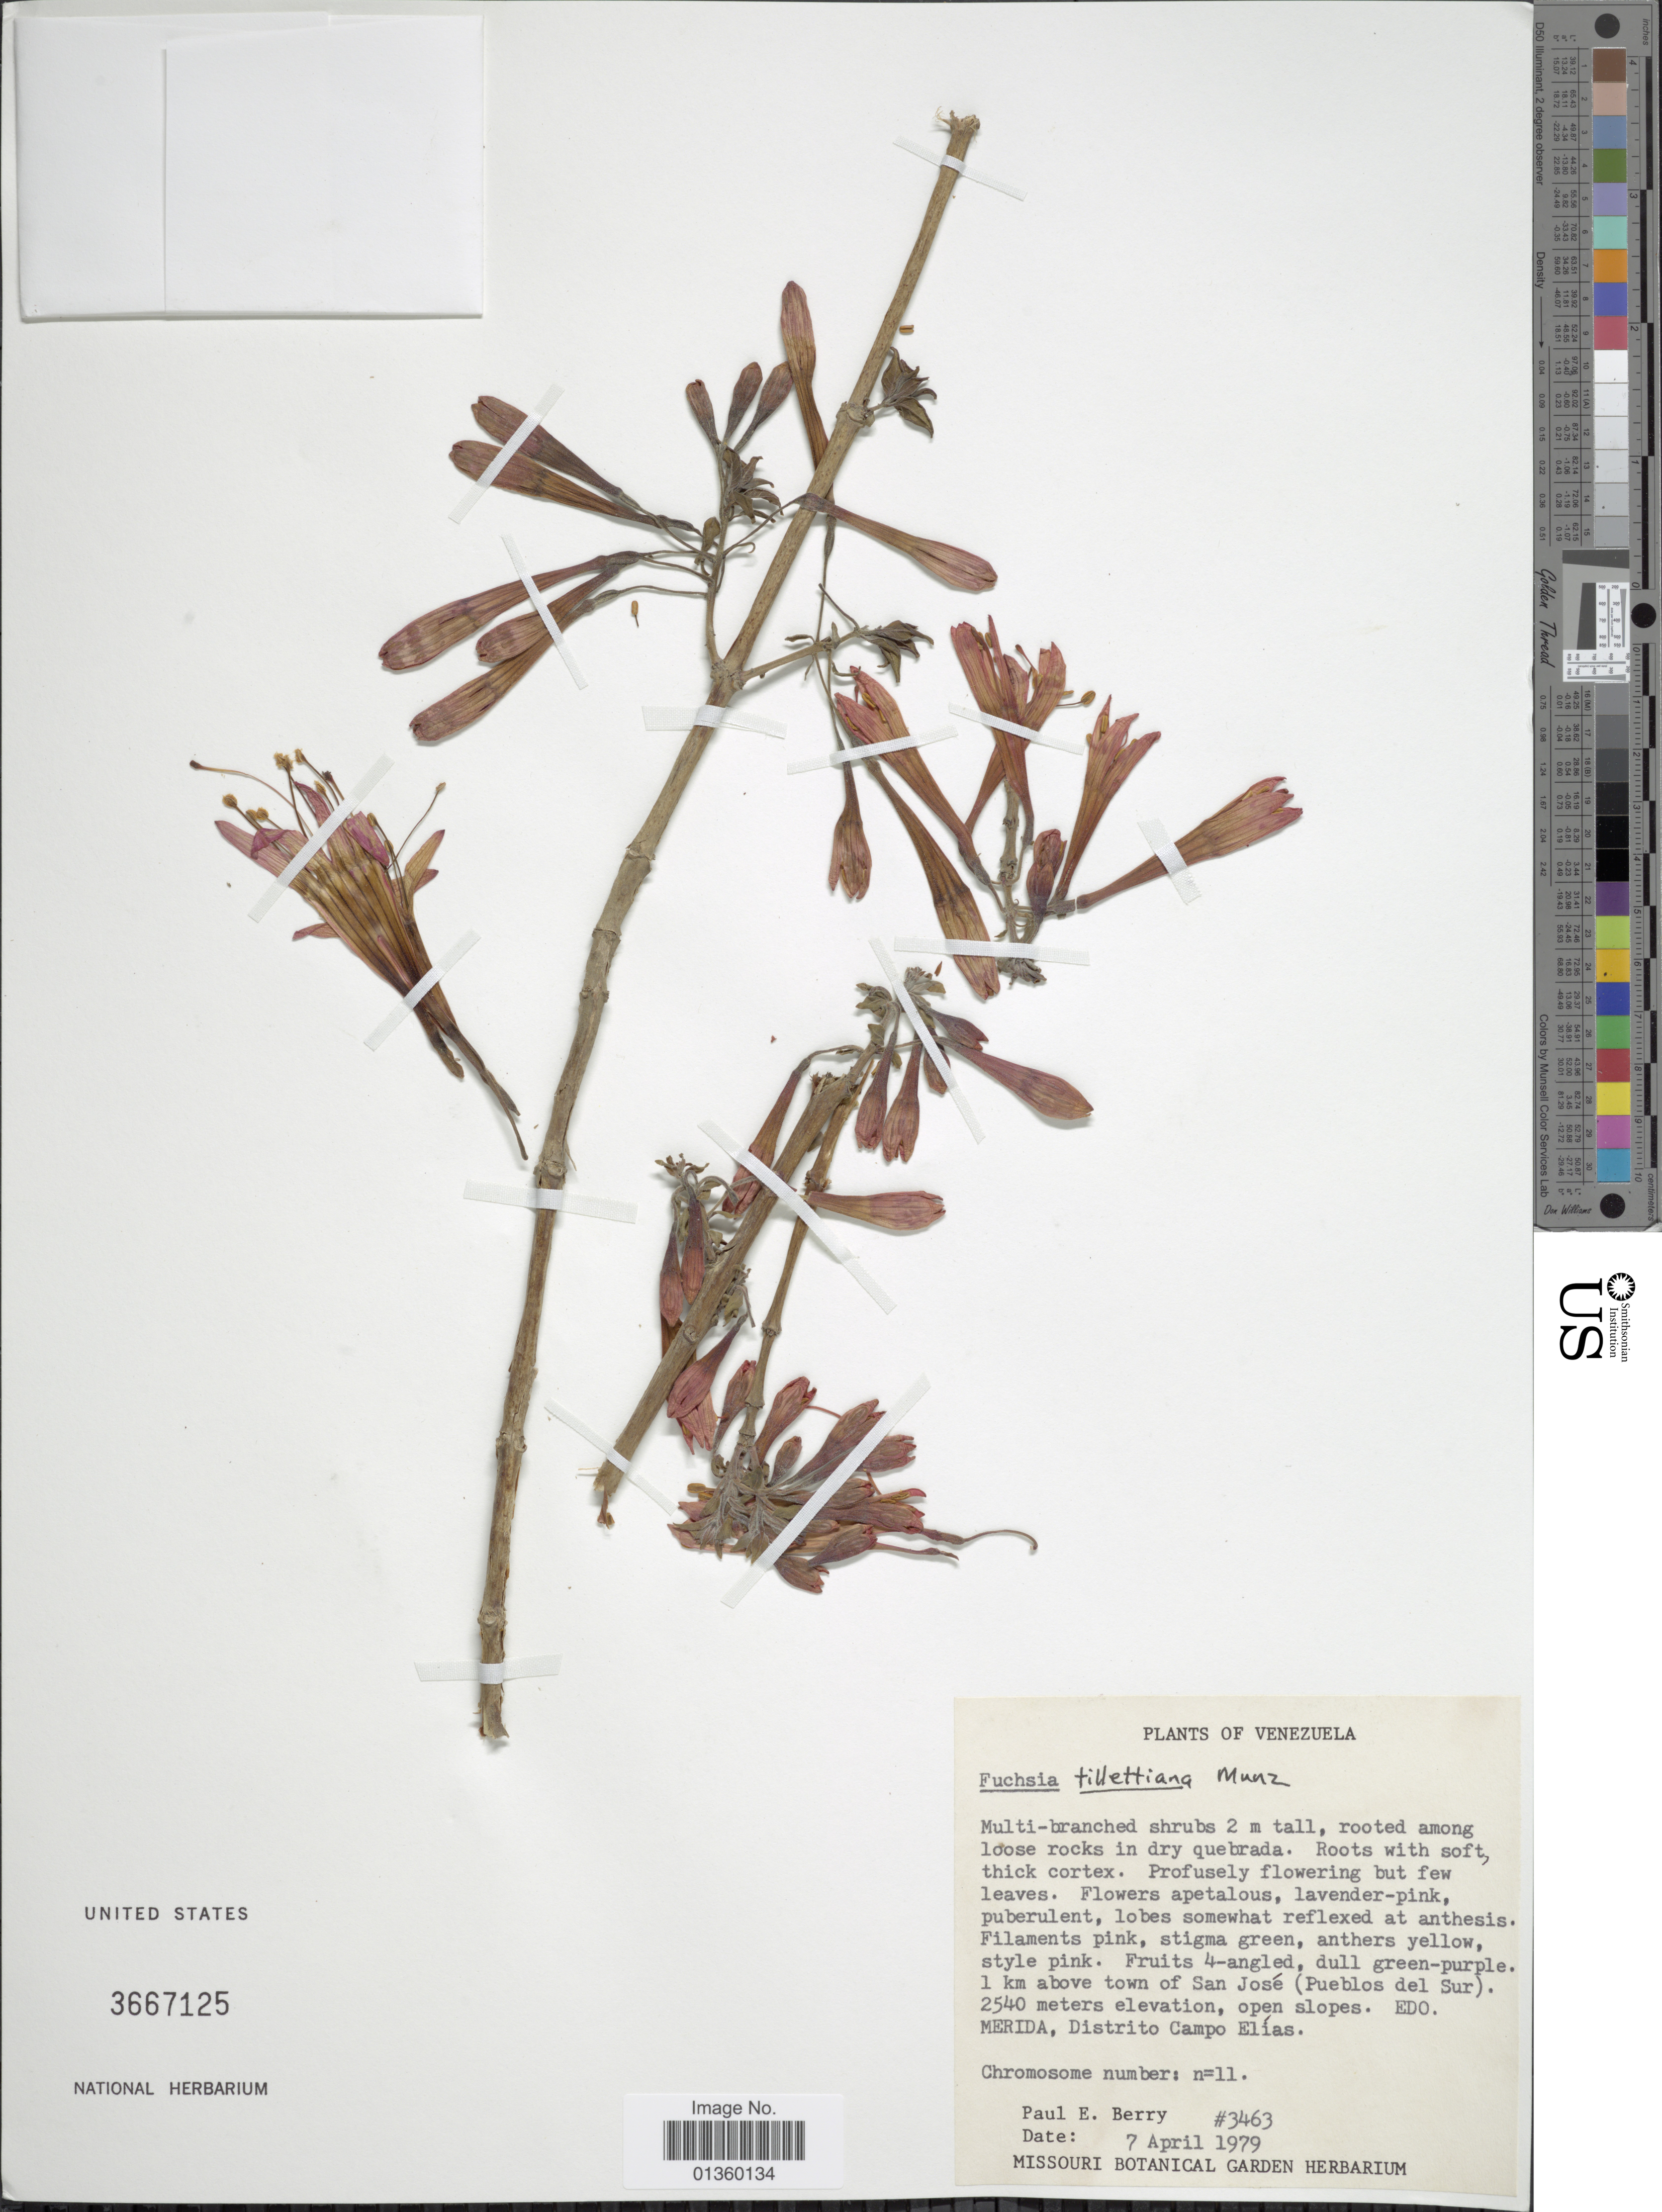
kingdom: Plantae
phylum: Tracheophyta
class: Magnoliopsida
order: Myrtales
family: Onagraceae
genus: Fuchsia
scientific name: Fuchsia tillettiana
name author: Munz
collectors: P. E. Berry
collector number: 3463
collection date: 1979-04-07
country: Venezuela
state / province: Mérida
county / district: Campo Elías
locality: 1 km above town of San José (Pueblos del Sur), Distrito Campo Elías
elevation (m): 2540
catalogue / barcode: US 3667125